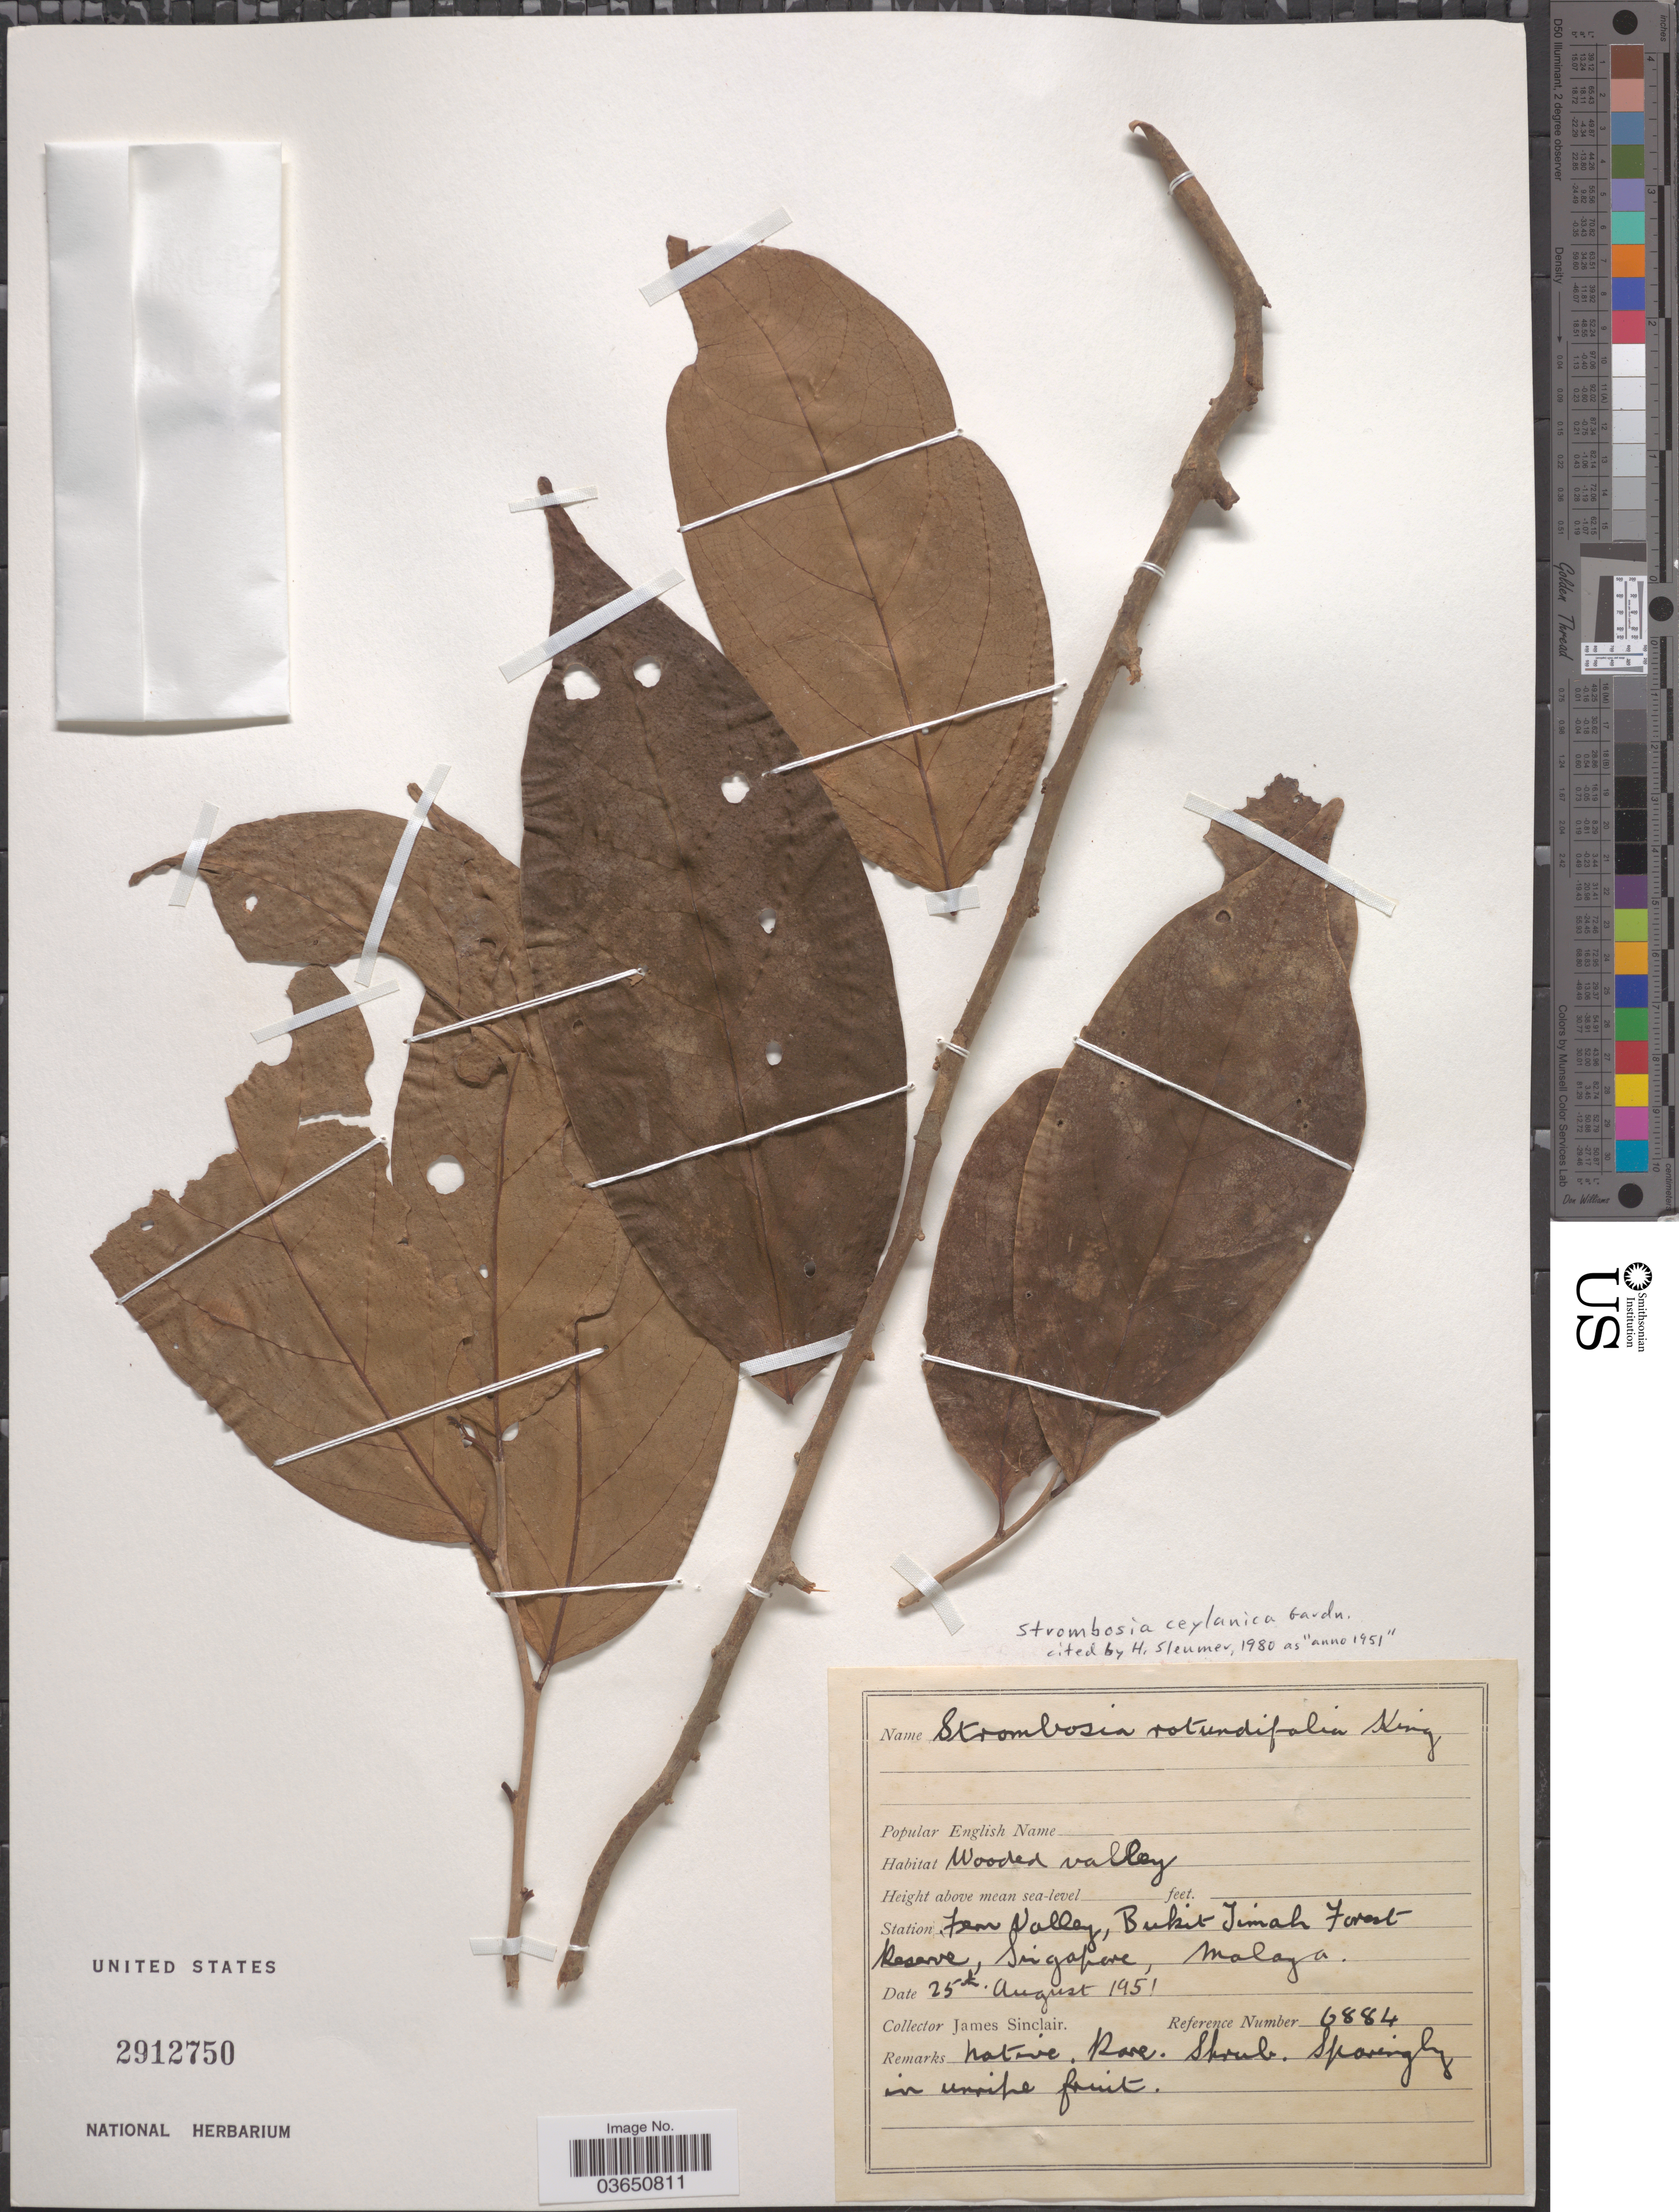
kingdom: Plantae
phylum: Tracheophyta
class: Magnoliopsida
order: Santalales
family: Strombosiaceae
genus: Strombosia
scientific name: Strombosia ceylanica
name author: Gardner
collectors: J. Sinclair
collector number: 6884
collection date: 1951-08-25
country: Singapore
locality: Station Fem Valley, Bukit Timah Forest Reserve, Malaya.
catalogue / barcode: US 2912750